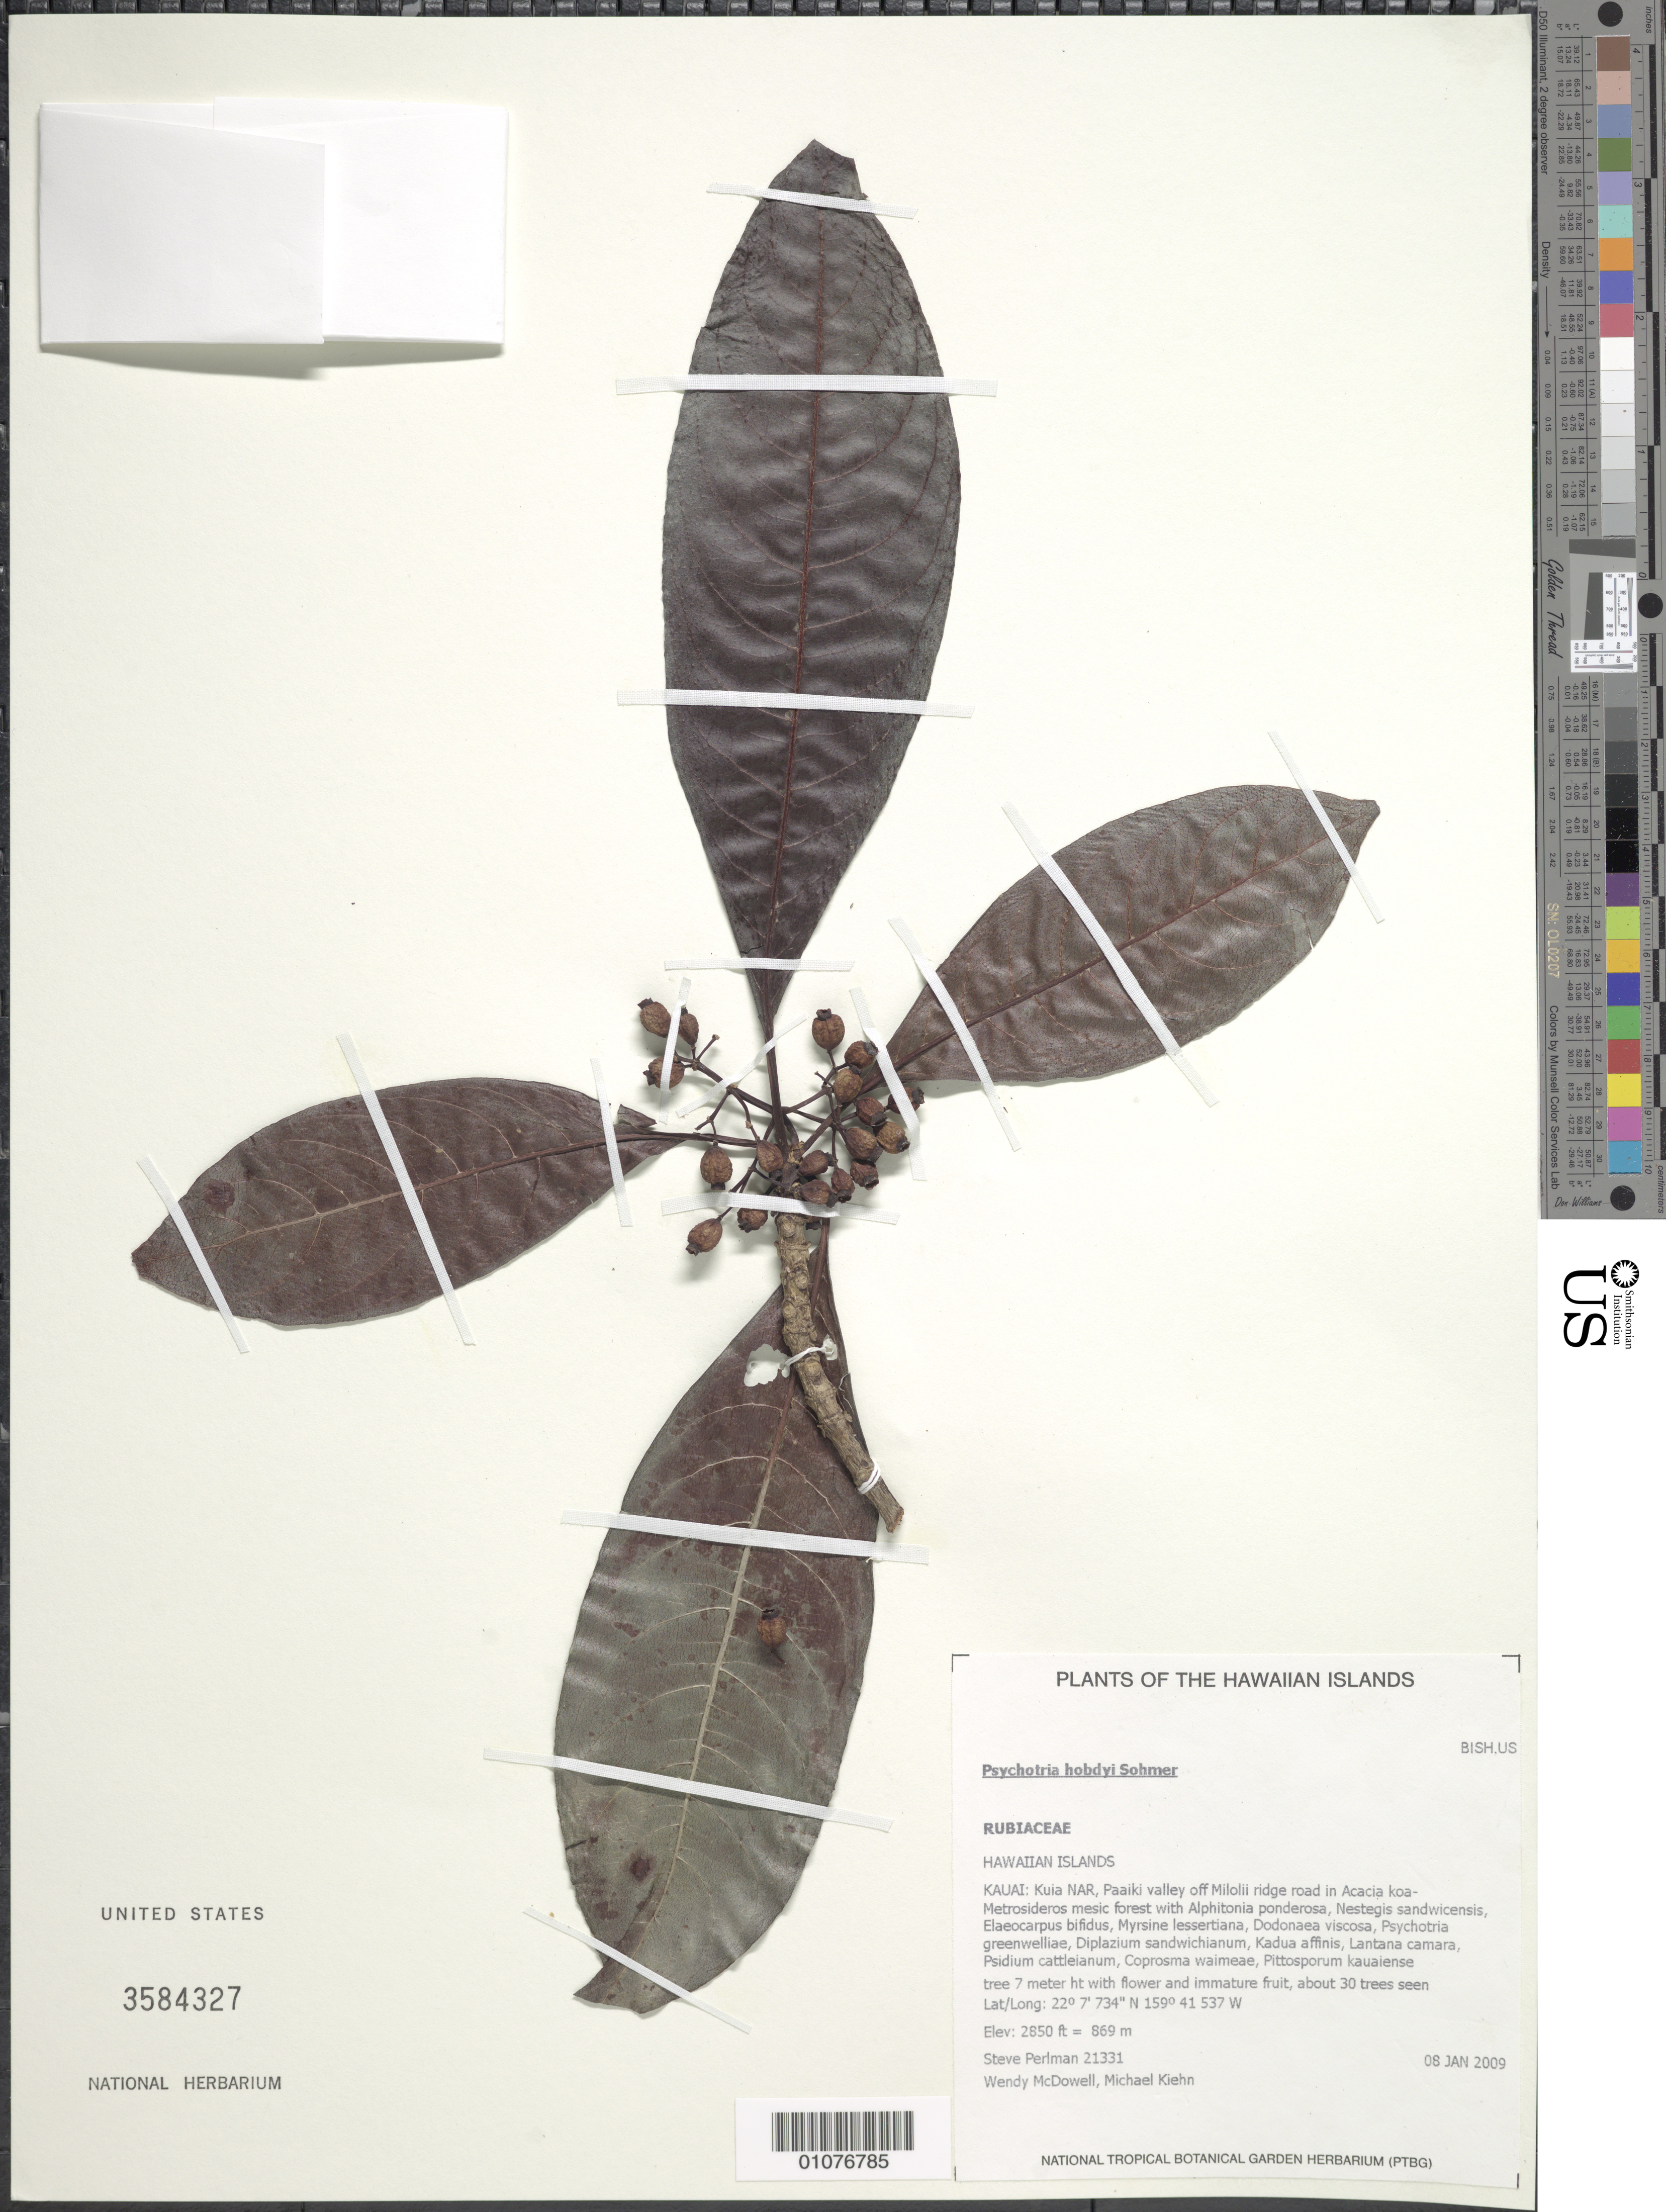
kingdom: Plantae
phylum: Tracheophyta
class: Magnoliopsida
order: Gentianales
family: Rubiaceae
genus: Psychotria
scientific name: Psychotria hobdyi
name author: Sohmer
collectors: S. P. Perlman, W. McDowell & M. Kiehn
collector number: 21331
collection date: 2009-01-08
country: United States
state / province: Hawaii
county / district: Kaui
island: Kaua'i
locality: Kuia NAR, Paaiki valley off Milolii ridge road.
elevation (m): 869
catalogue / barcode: US 3584327